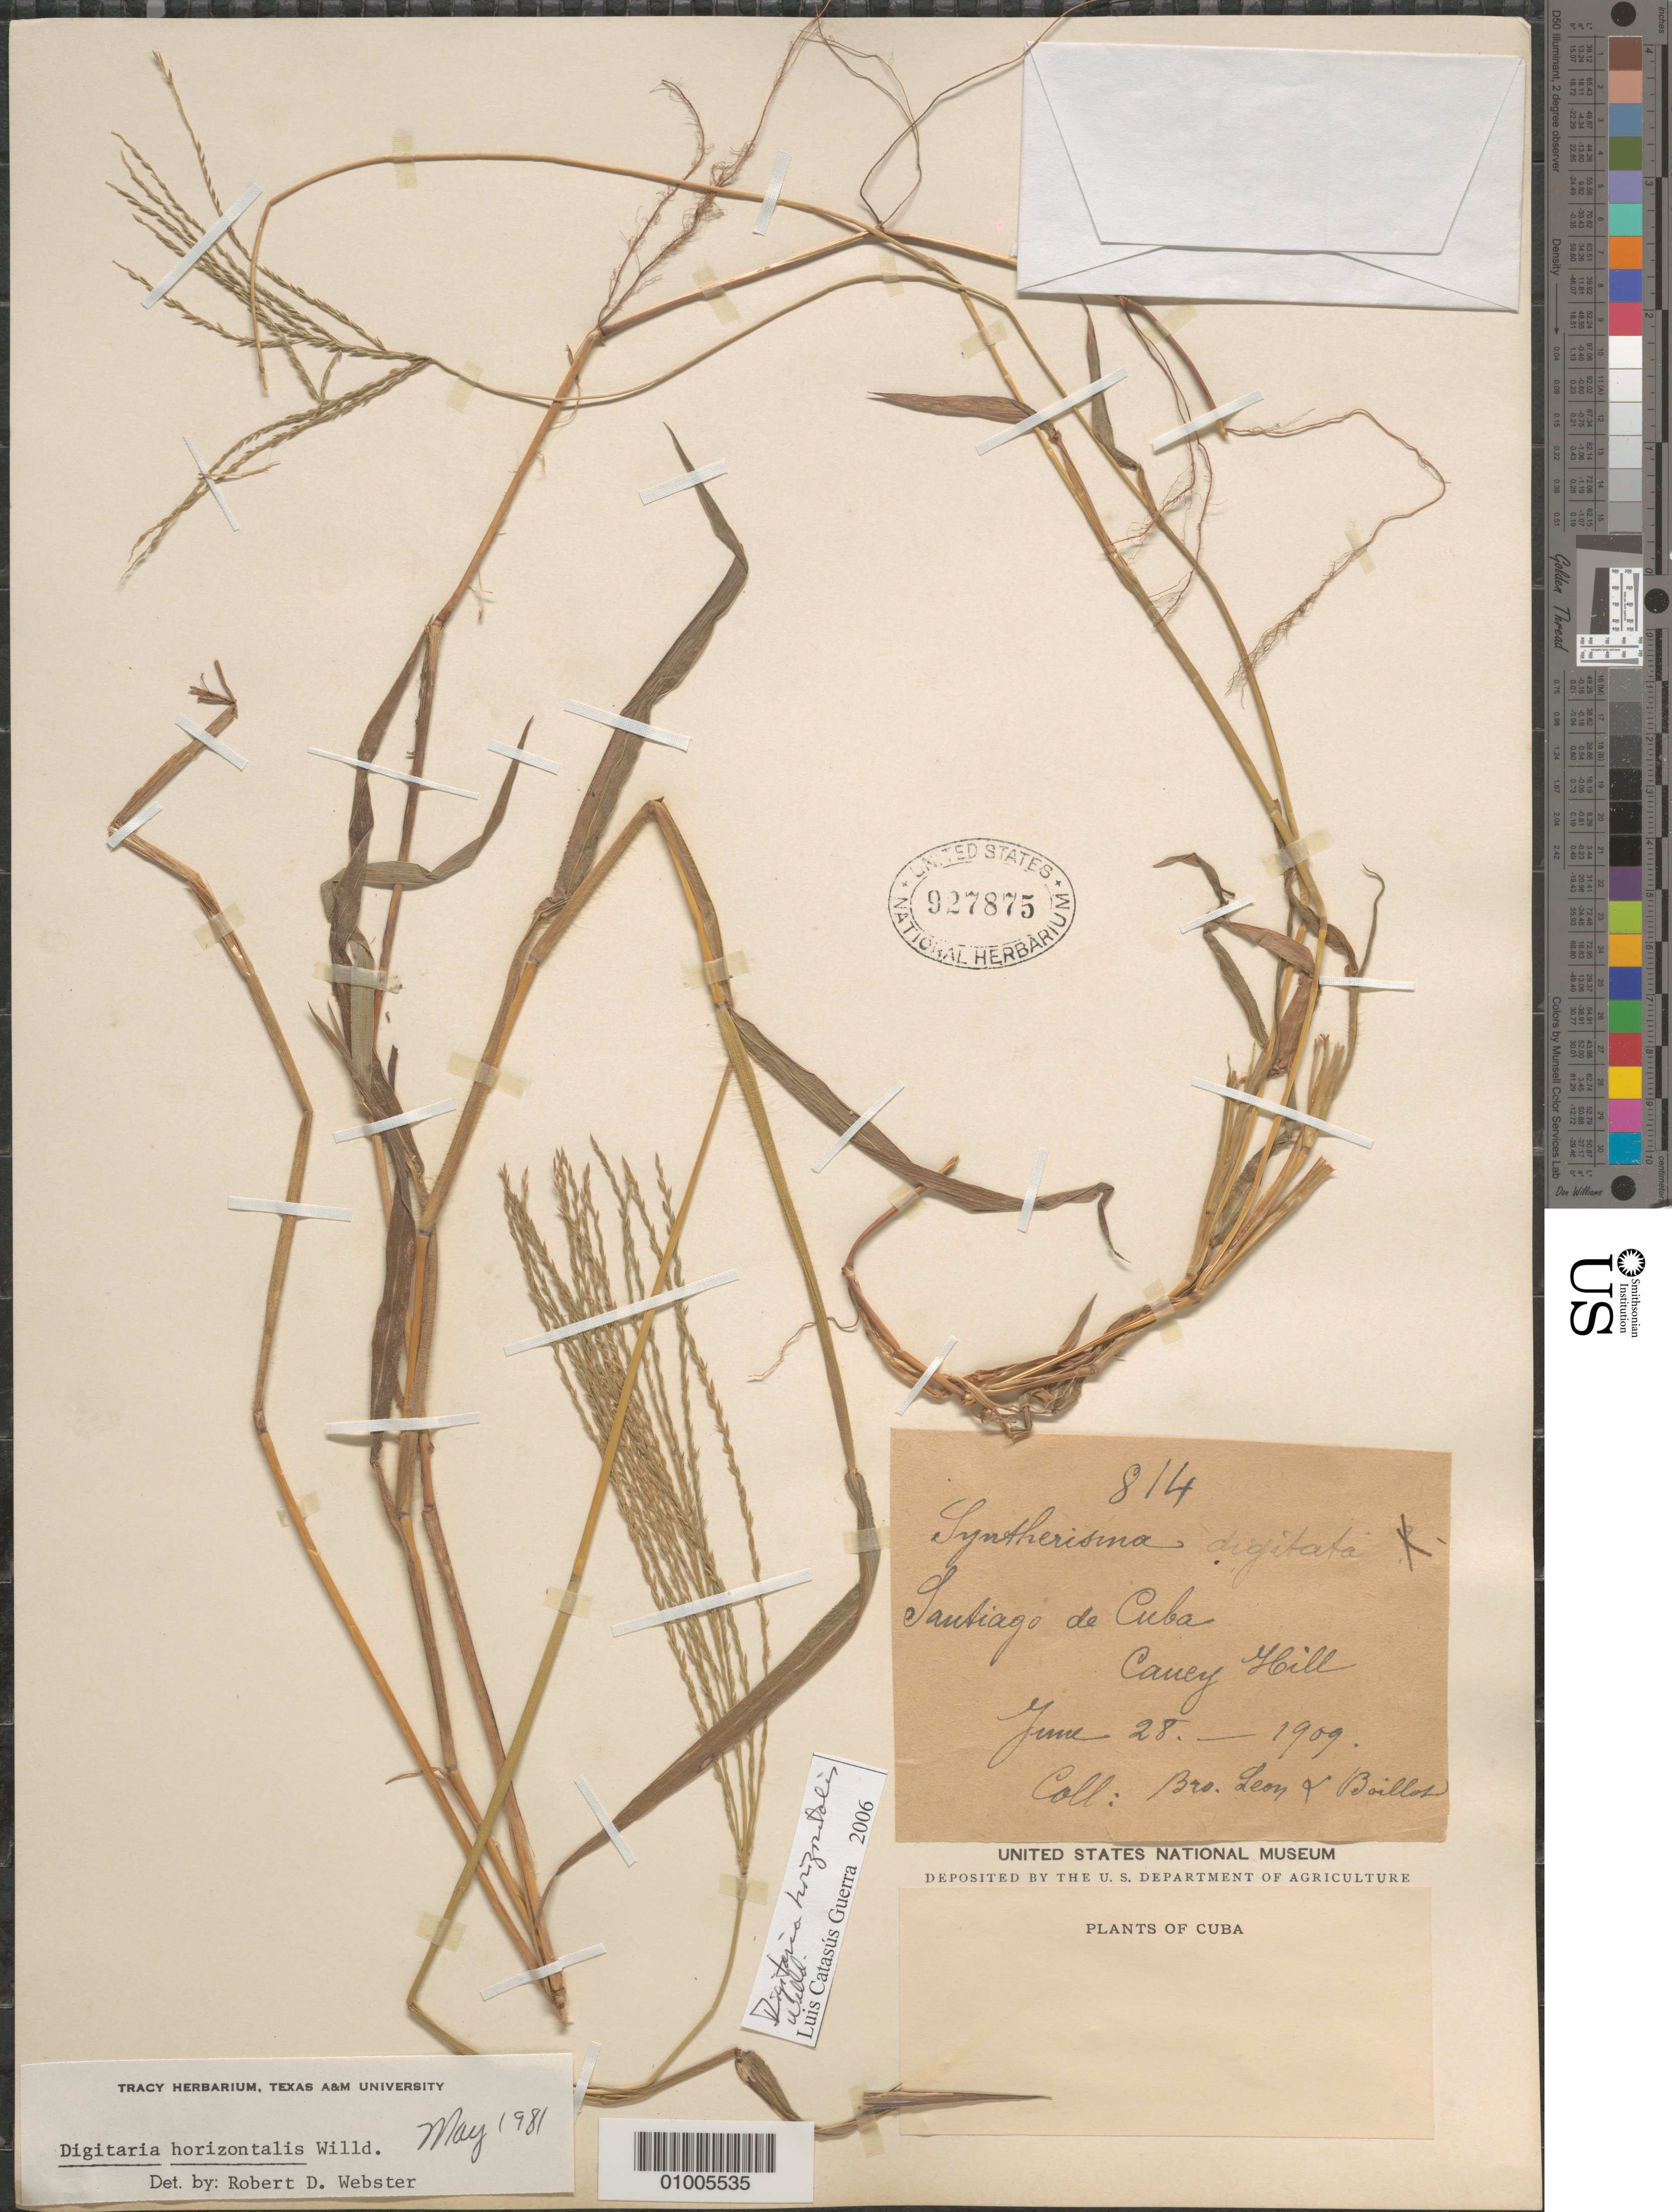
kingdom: Plantae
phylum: Tracheophyta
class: Liliopsida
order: Poales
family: Poaceae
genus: Digitaria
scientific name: Digitaria horizontalis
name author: Willd.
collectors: Bro. León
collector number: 814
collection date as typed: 28 Jun 1909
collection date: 1909-06-28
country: Cuba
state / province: Santiago de Cuba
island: Cuba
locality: Cauey Hill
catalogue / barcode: US 927875